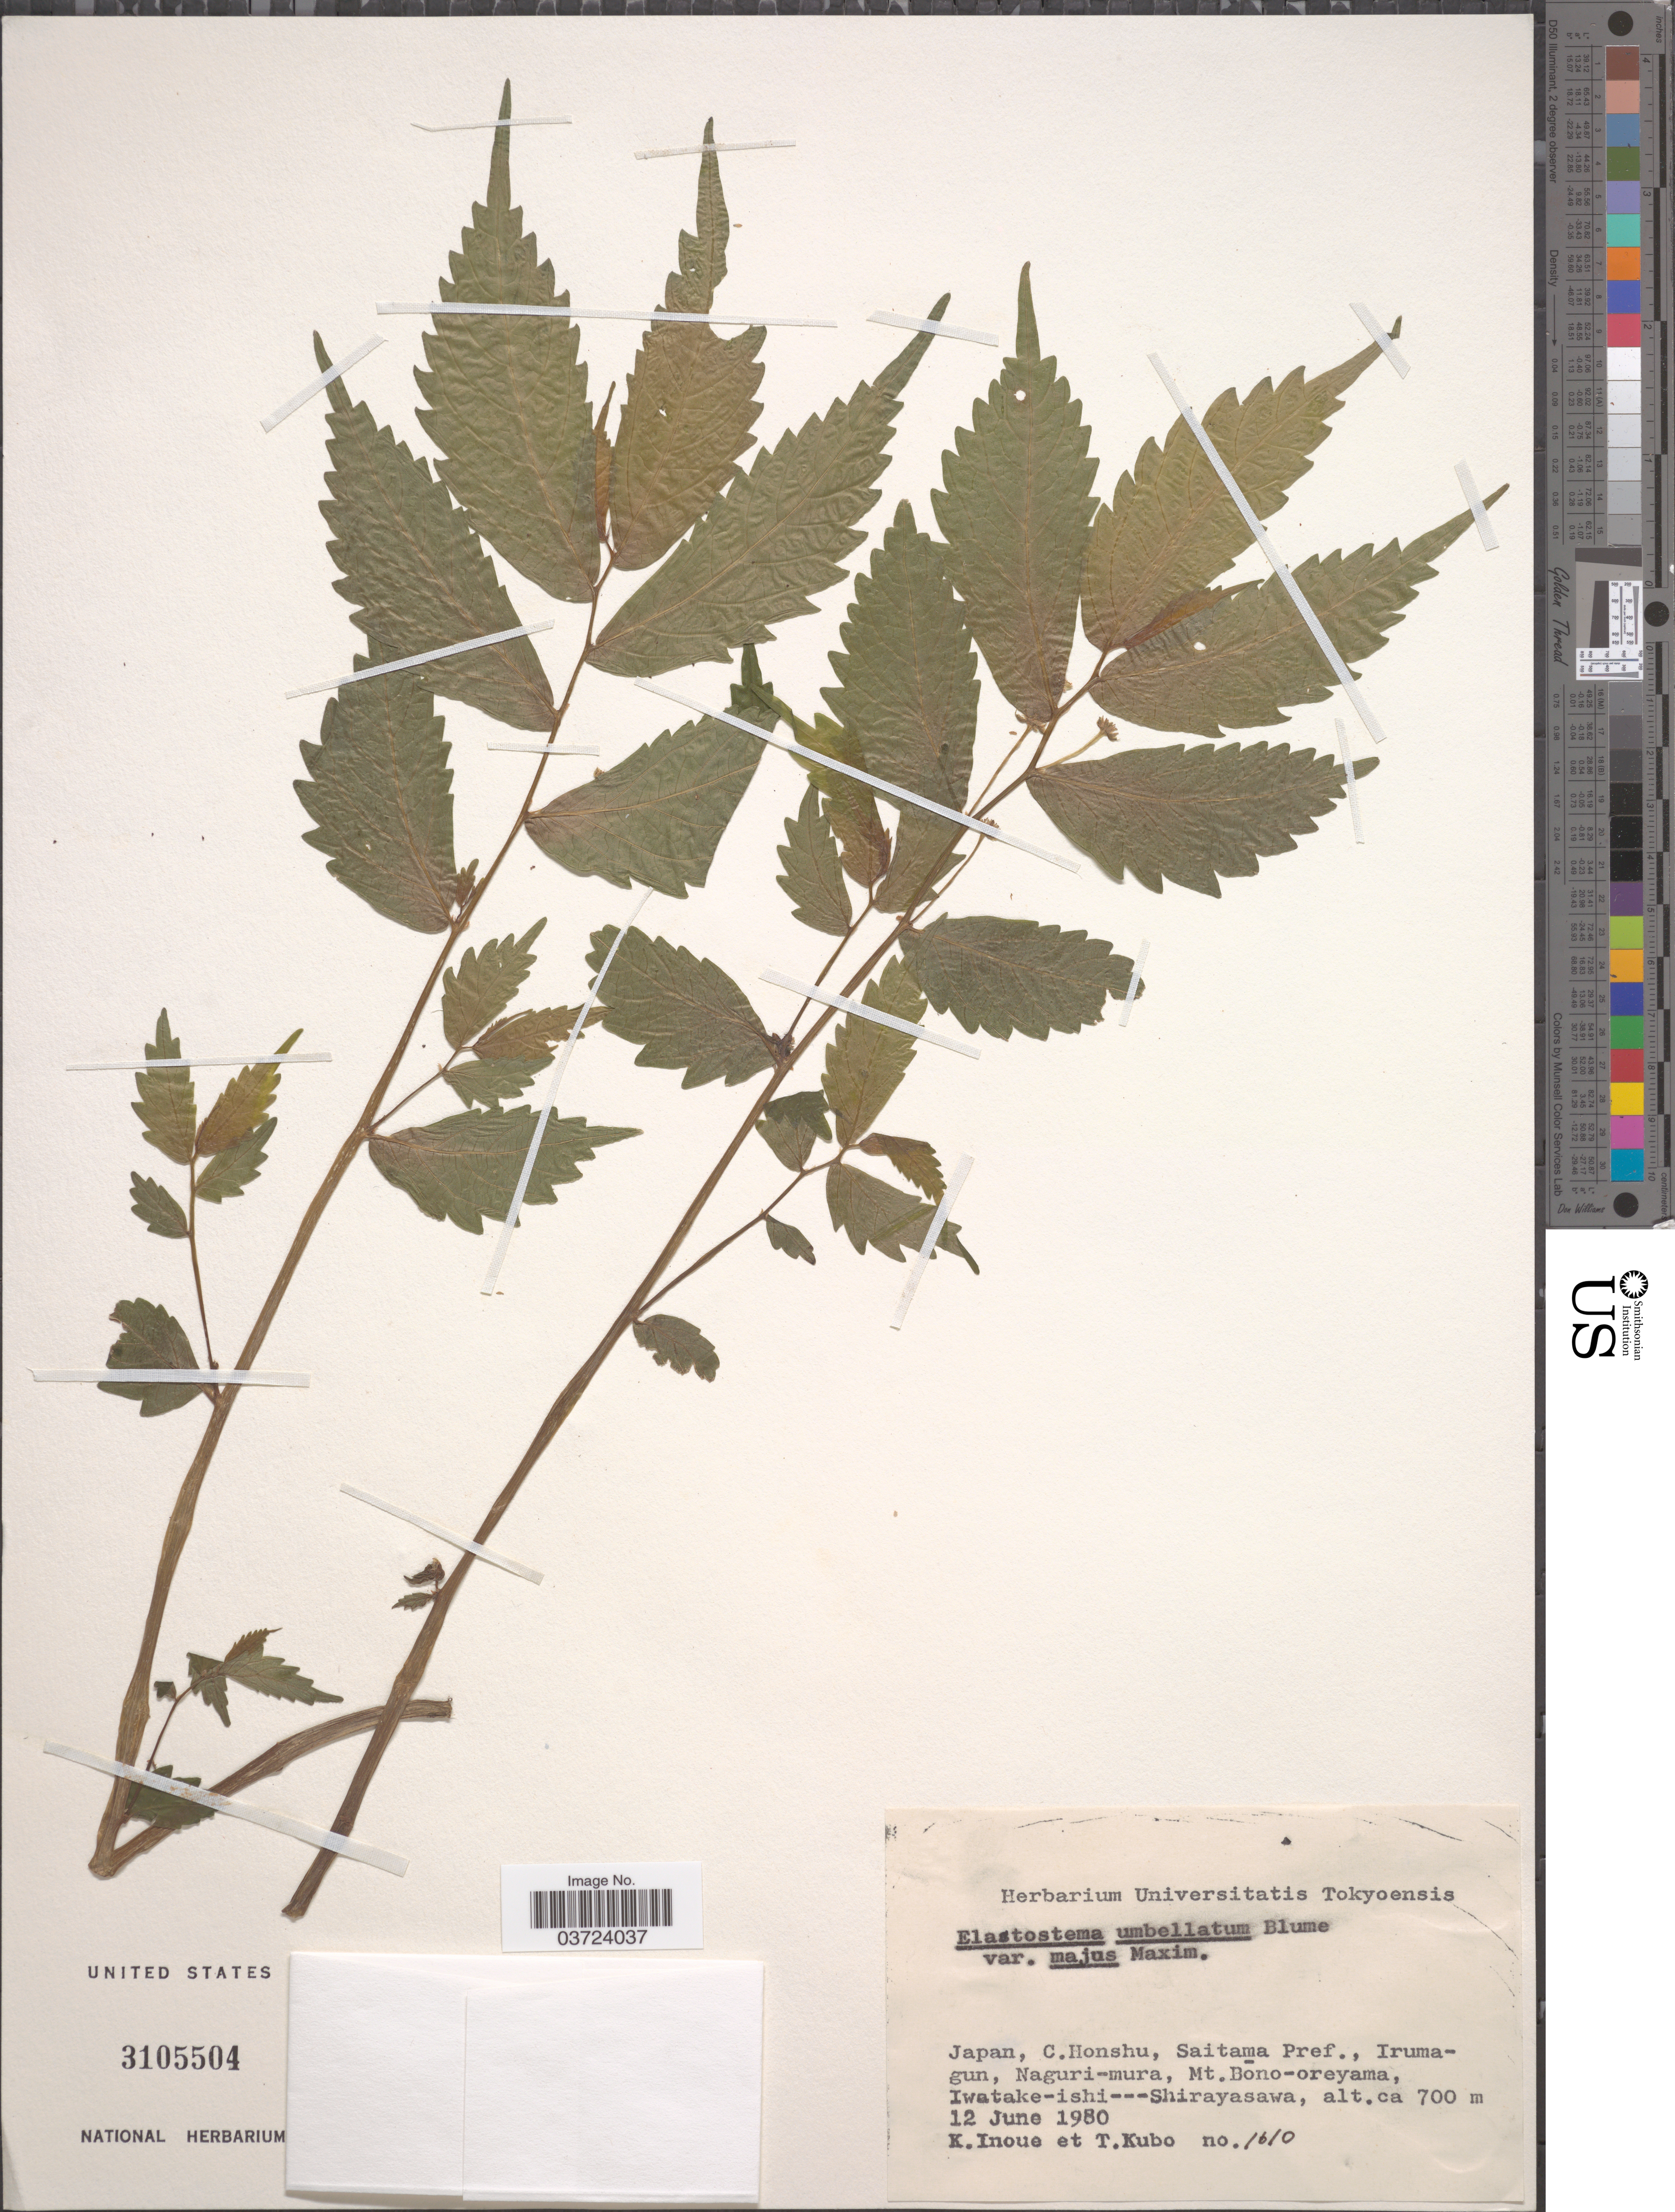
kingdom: Plantae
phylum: Tracheophyta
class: Magnoliopsida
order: Rosales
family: Urticaceae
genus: Elatostema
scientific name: Elatostema umbellatum var. majus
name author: Maxim.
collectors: K. Inoue & T. Kubo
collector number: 1610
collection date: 1980-06-12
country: Japan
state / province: Saitama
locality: C. Honshu, Saitama Pref., Irumagun, Naguri-mura, Mt. Bono-oreyama, Iwatake-ishi---Shirayasawa.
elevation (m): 700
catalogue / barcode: US 3105504